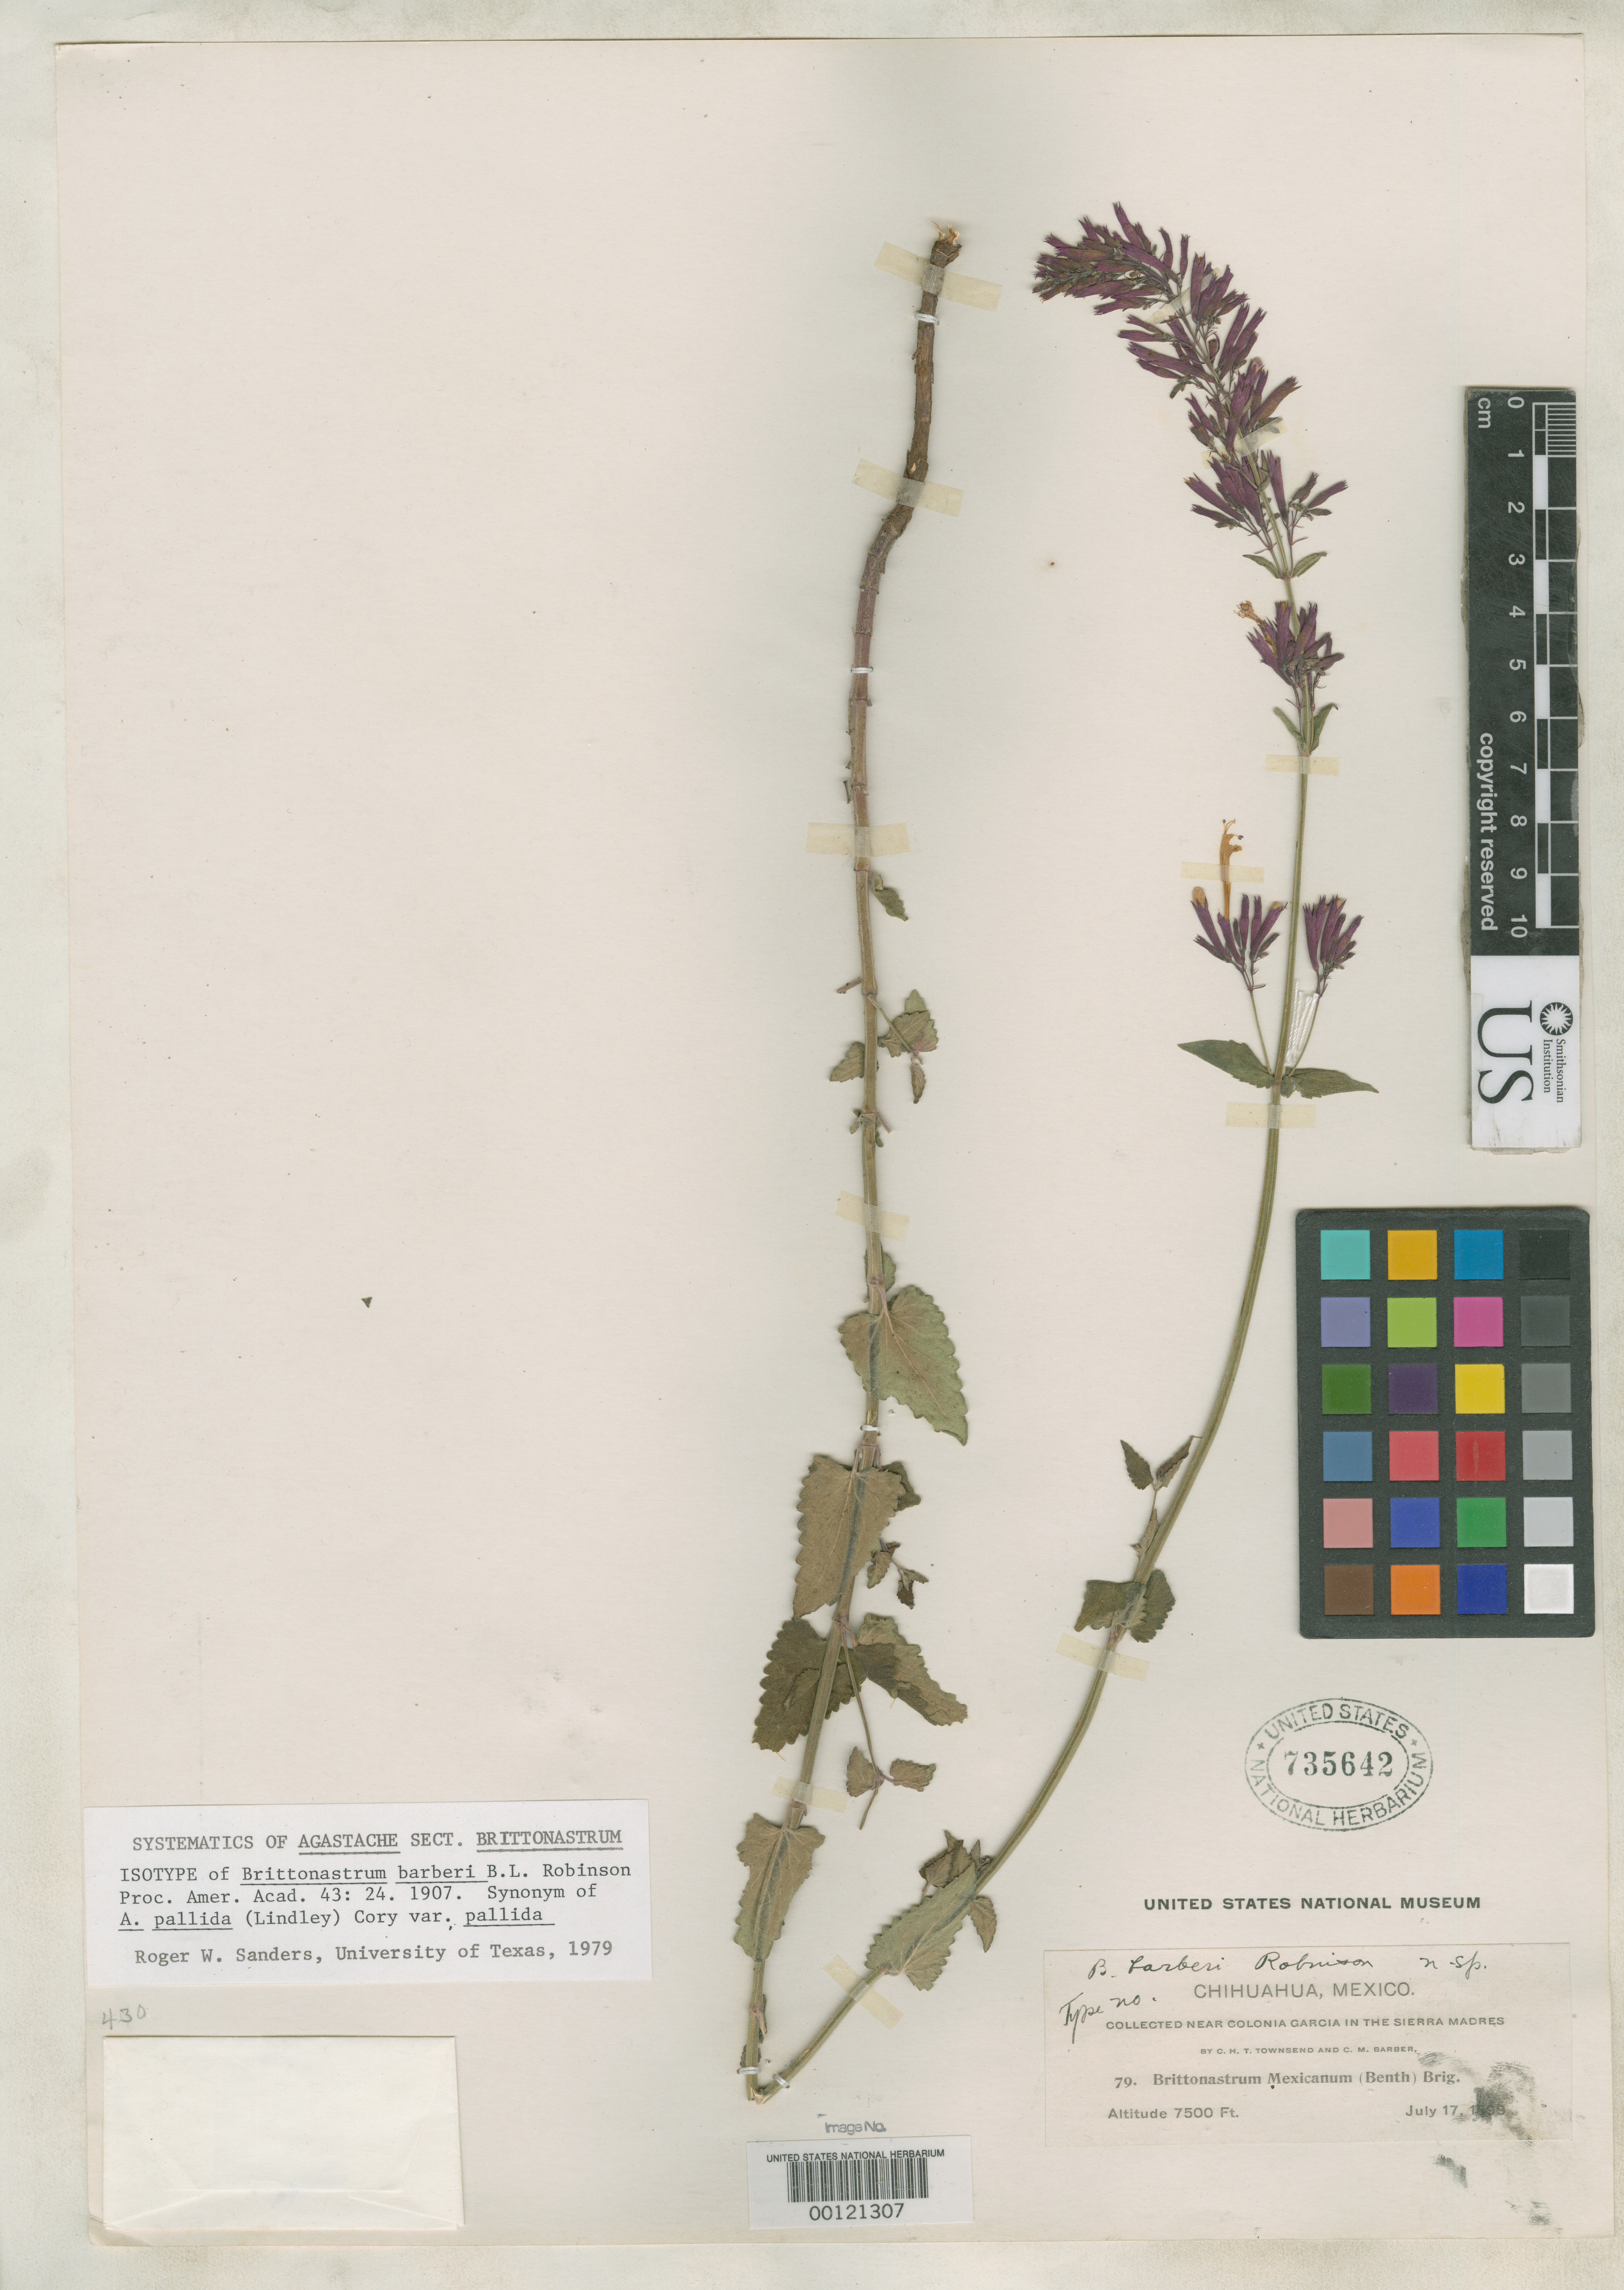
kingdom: Plantae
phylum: Tracheophyta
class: Magnoliopsida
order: Lamiales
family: Lamiaceae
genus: Brittonastrum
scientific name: Brittonastrum barberi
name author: B.L. Rob.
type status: Isotype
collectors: C. H. T. Townsend & C. Barber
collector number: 79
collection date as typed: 17 Jul 1899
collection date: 1899-07-17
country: Mexico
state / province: Chihuahua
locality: Near Colonia Garcia in Sierra Madres.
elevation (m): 2290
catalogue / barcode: US 735642